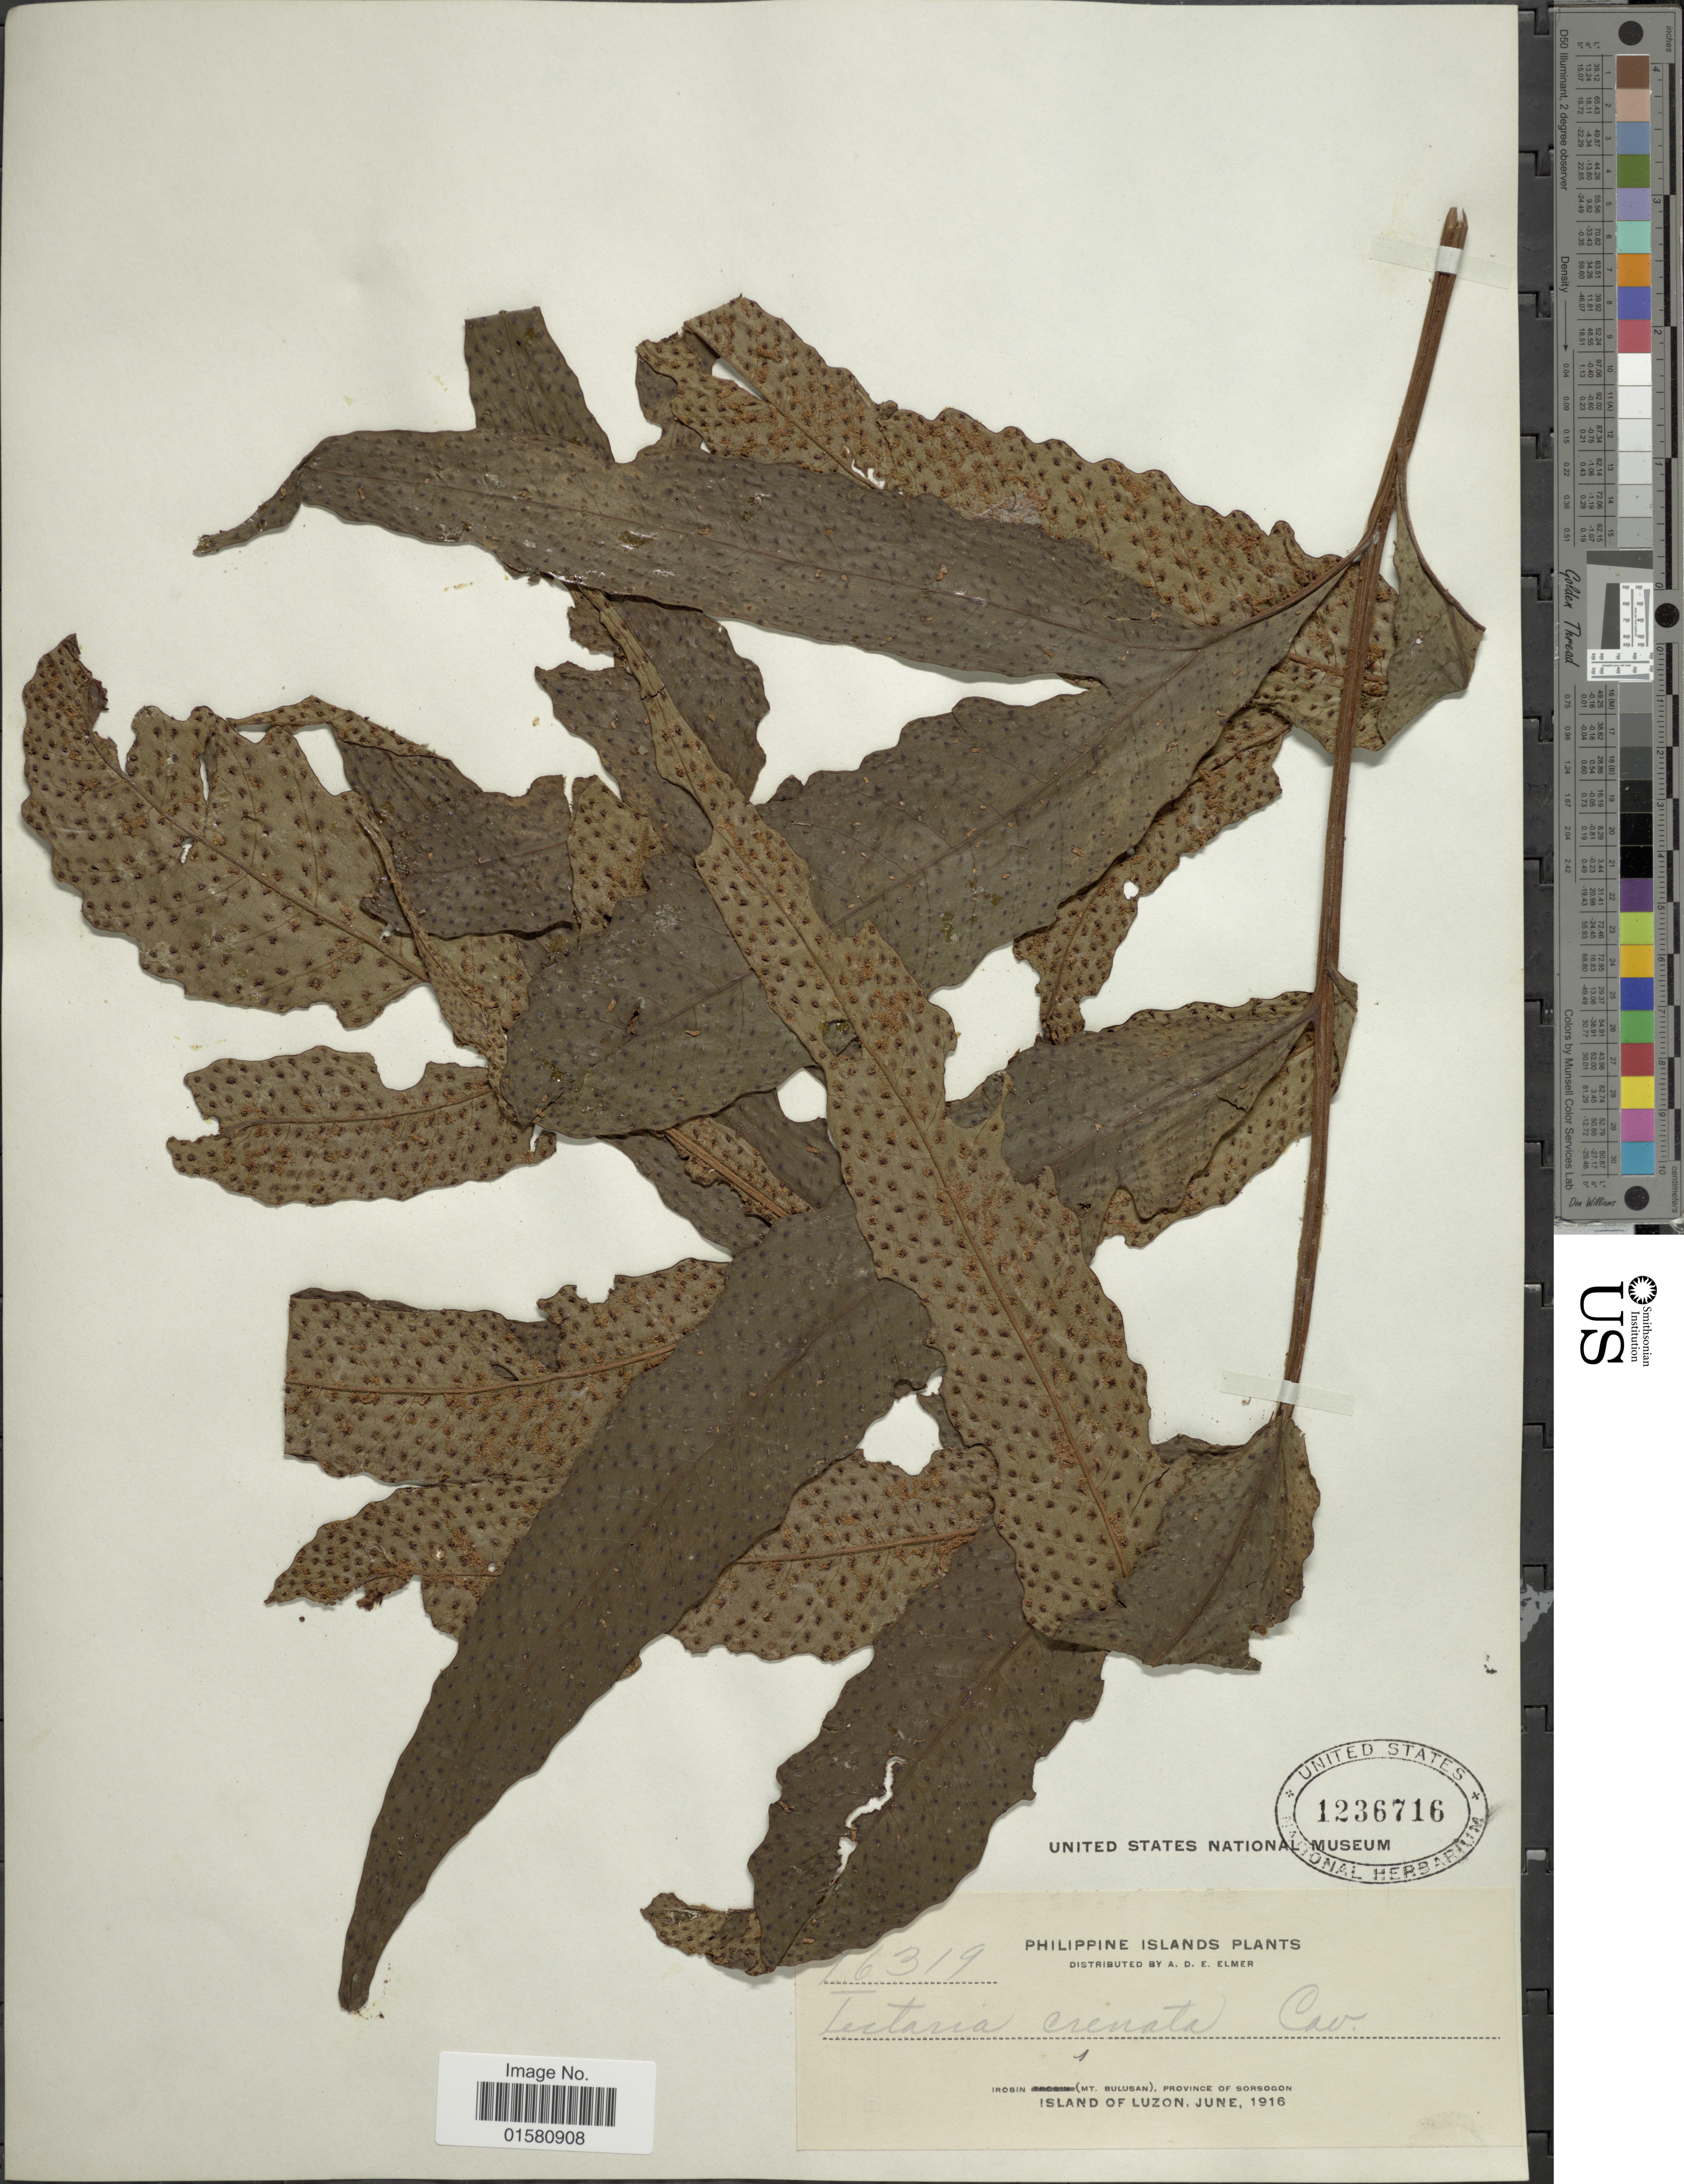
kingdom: Plantae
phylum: Tracheophyta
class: Polypodiopsida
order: Polypodiales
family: Tectariaceae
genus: Tectaria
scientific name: Tectaria crenata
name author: Cav.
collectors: A. D. E. Elmer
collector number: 16319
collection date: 1916-06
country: Philippines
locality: Irosin (Mt. Bulusan), Province of Sorsogon. Island of Luzon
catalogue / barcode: US 1236716